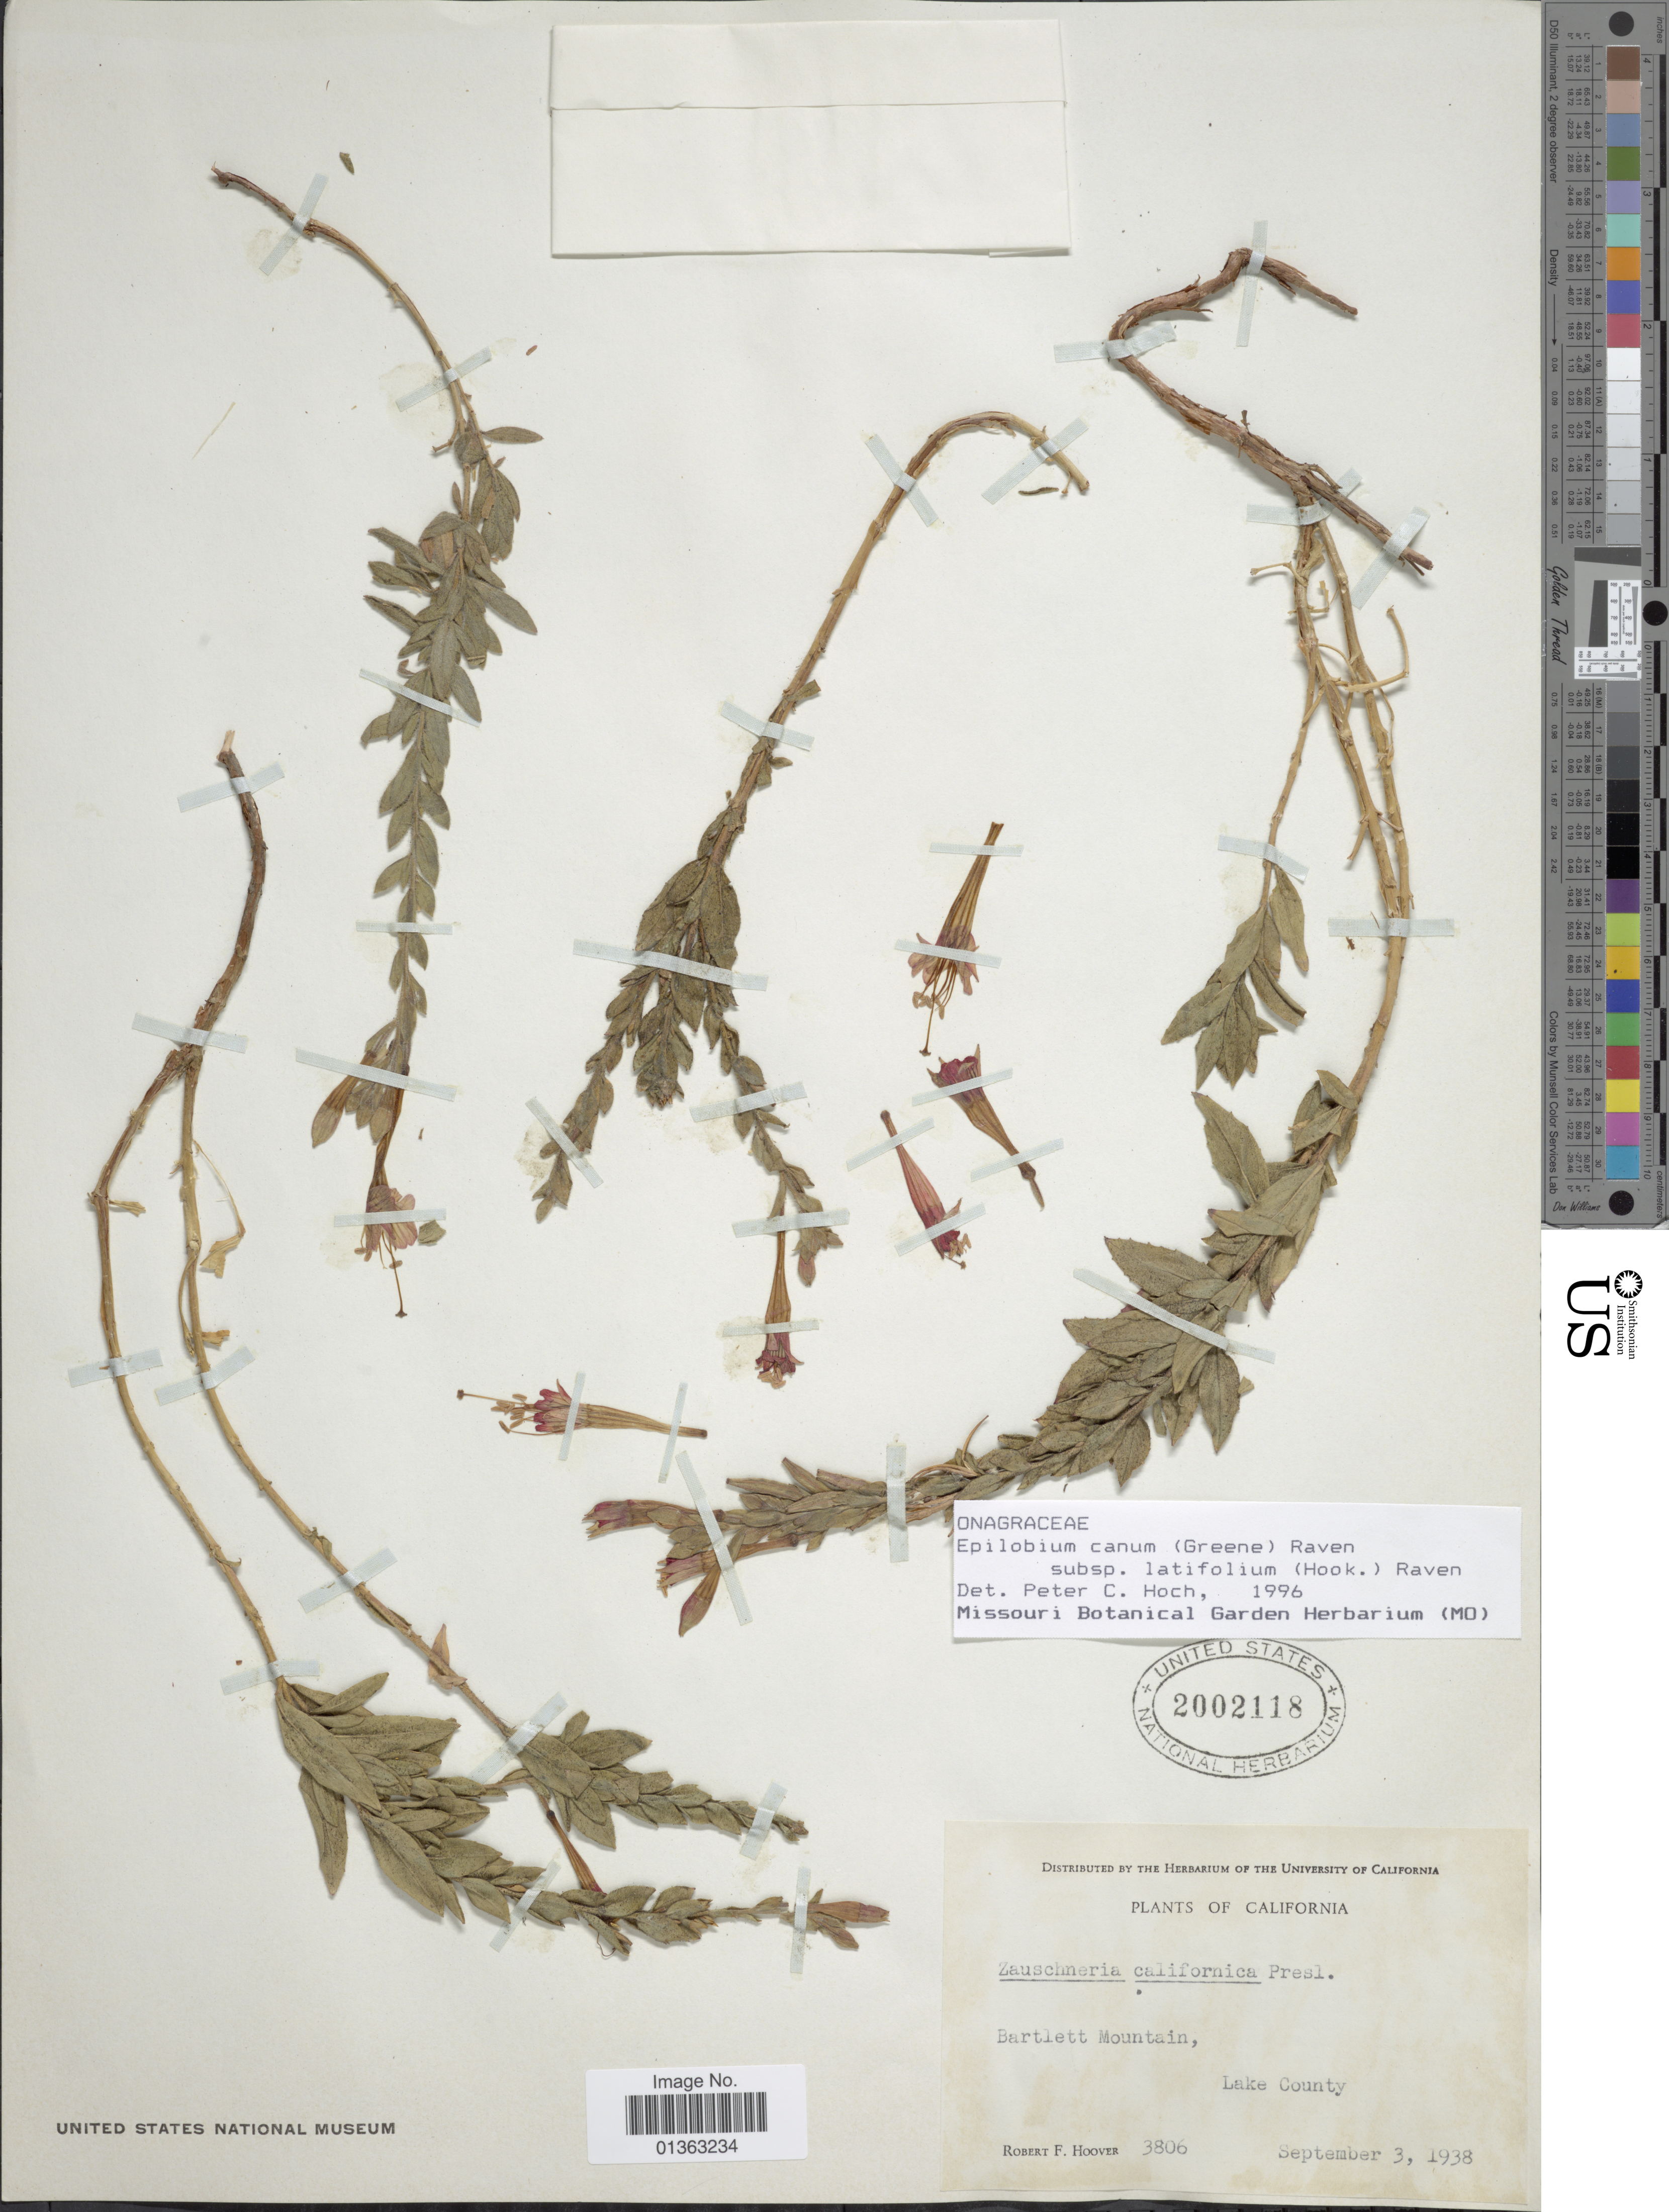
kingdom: Plantae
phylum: Tracheophyta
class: Magnoliopsida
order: Myrtales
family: Onagraceae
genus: Epilobium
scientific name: Epilobium canum subsp. latifolium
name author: (Hook.) P.H. Raven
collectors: R. F. Hoover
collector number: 3806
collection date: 1938-09-03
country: United States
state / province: California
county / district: Lake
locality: Bartlett Mountain, Lake County.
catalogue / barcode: US 2002118